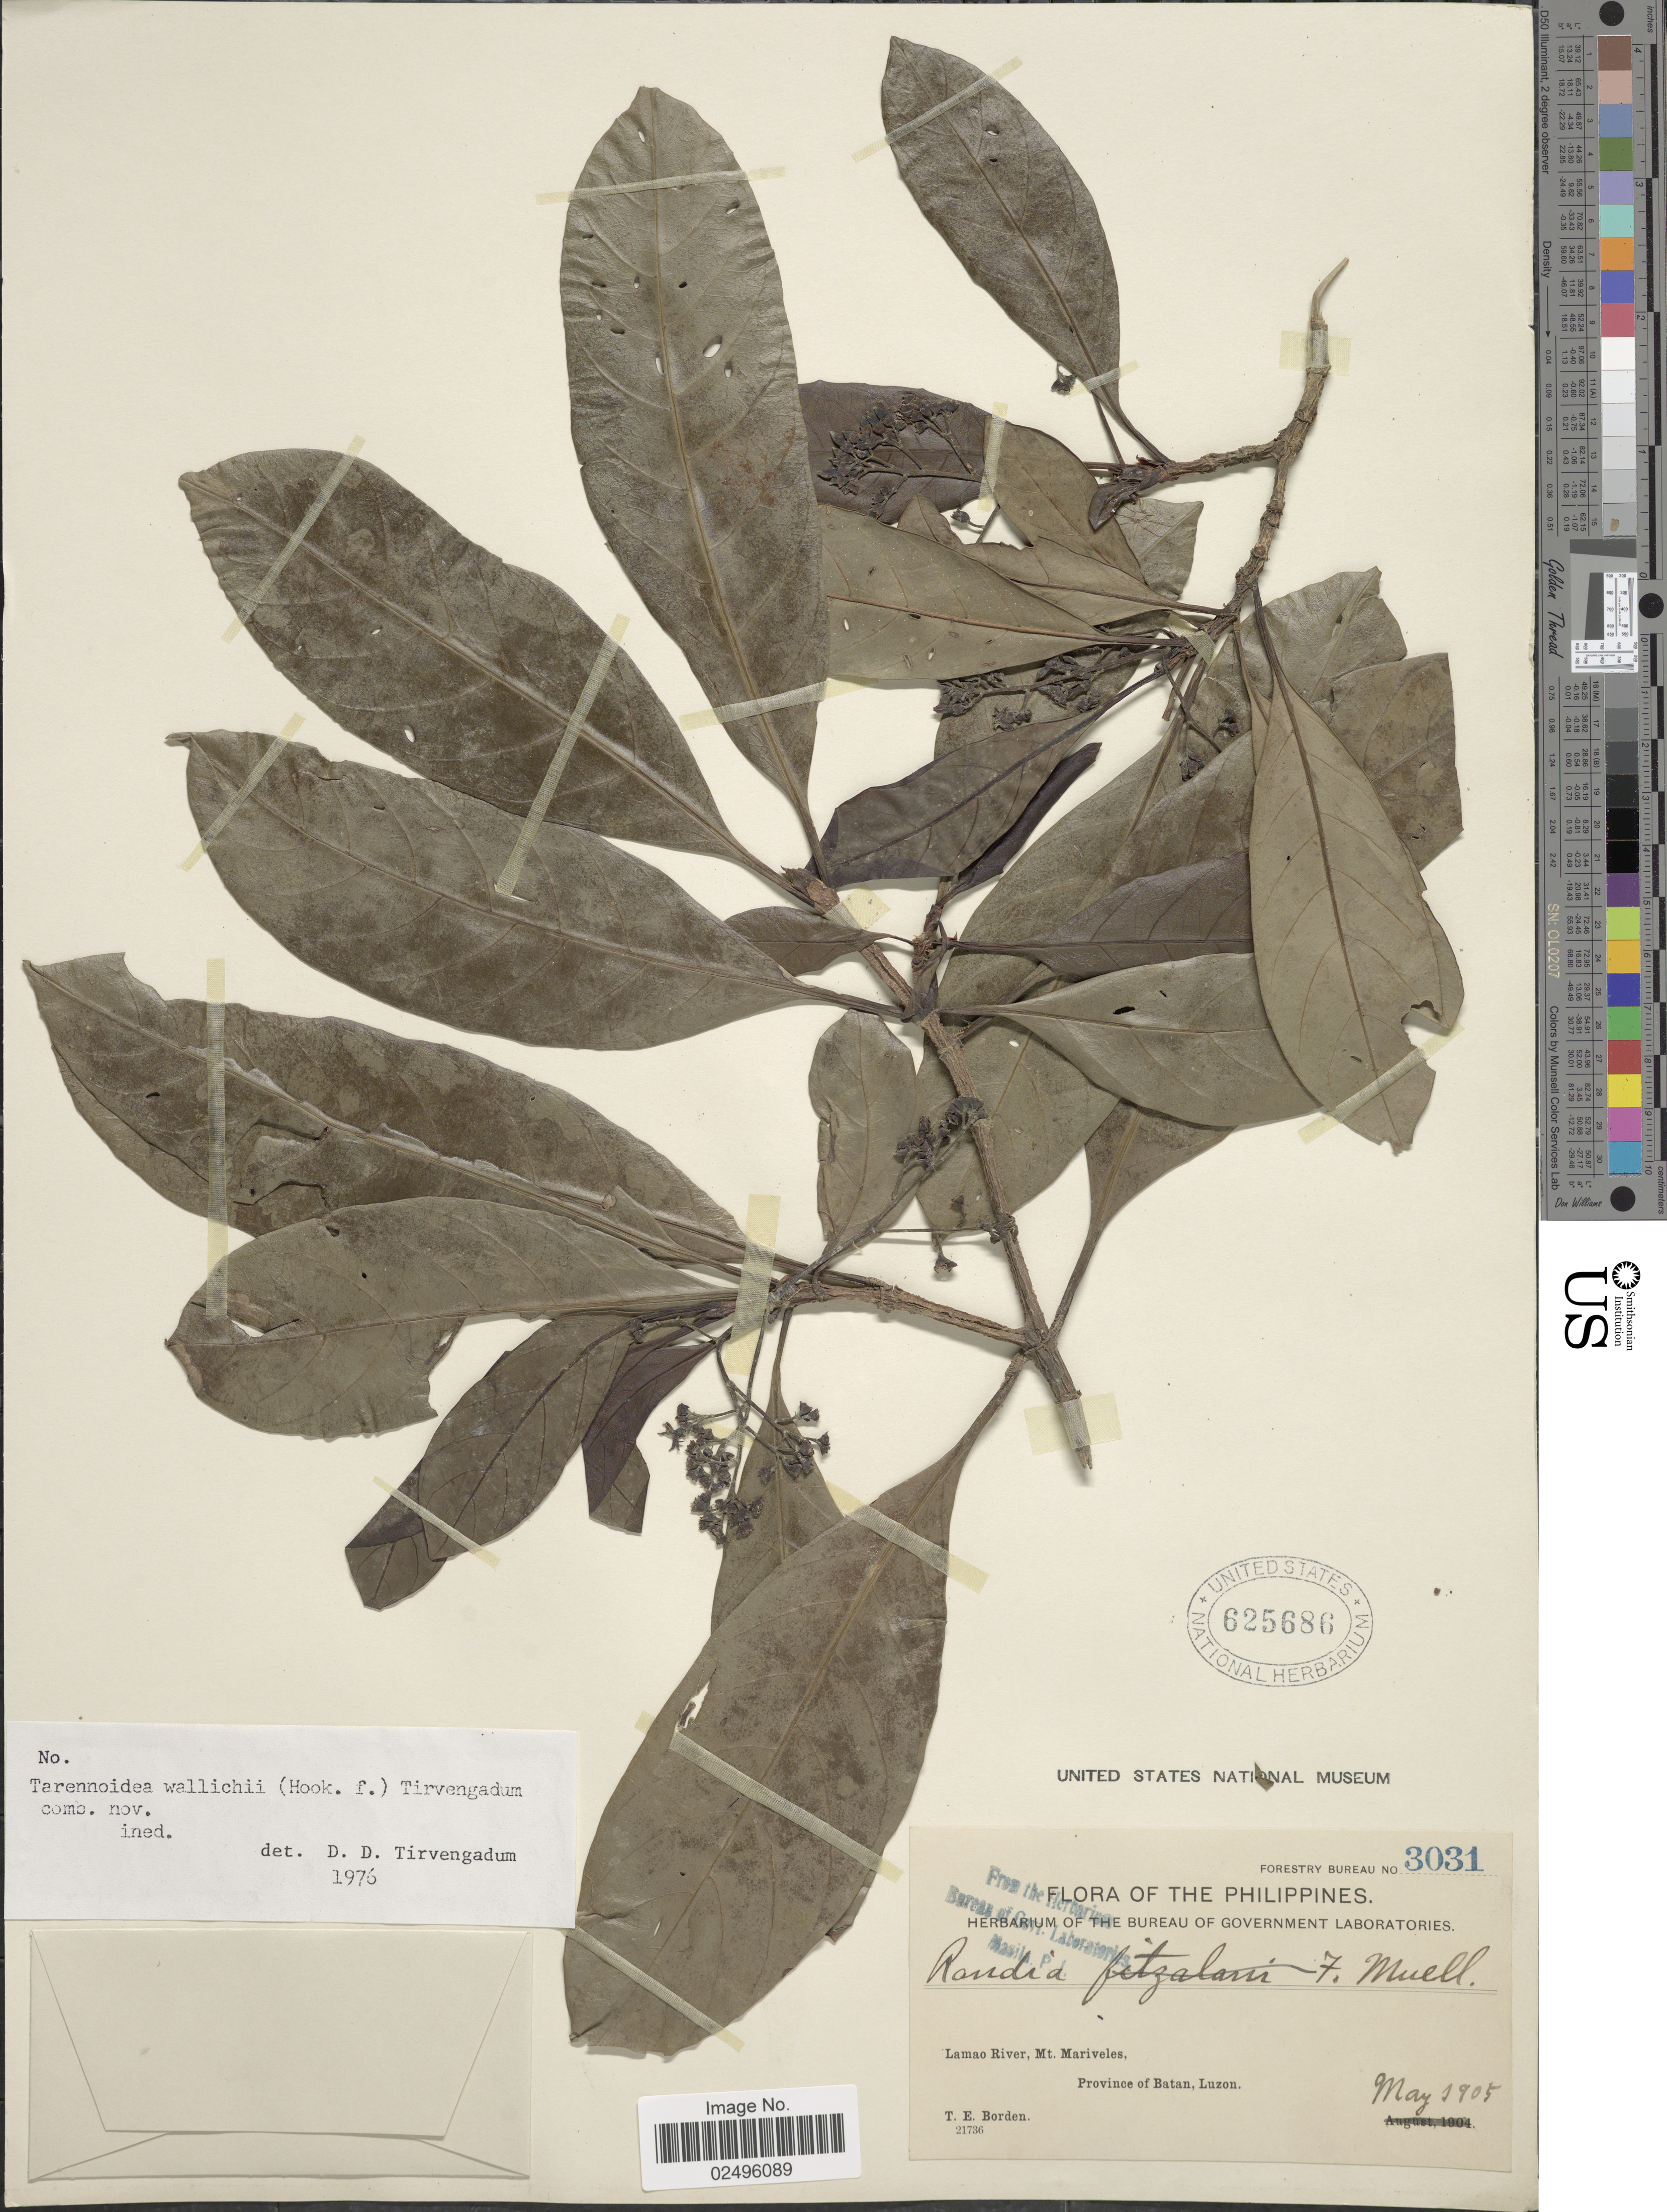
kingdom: Plantae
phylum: Tracheophyta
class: Magnoliopsida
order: Gentianales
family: Rubiaceae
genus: Tarennoidea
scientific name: Tarennoidea wallichii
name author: (Hook. f.) Tirveng. & Sastre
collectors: T. E. Borden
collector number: Forestry Bureau 3031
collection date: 1905-05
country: Philippines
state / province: Cagayan Valley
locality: Lamao River, Mt Mariveles, Province of Batan, Luzon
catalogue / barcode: US 625686